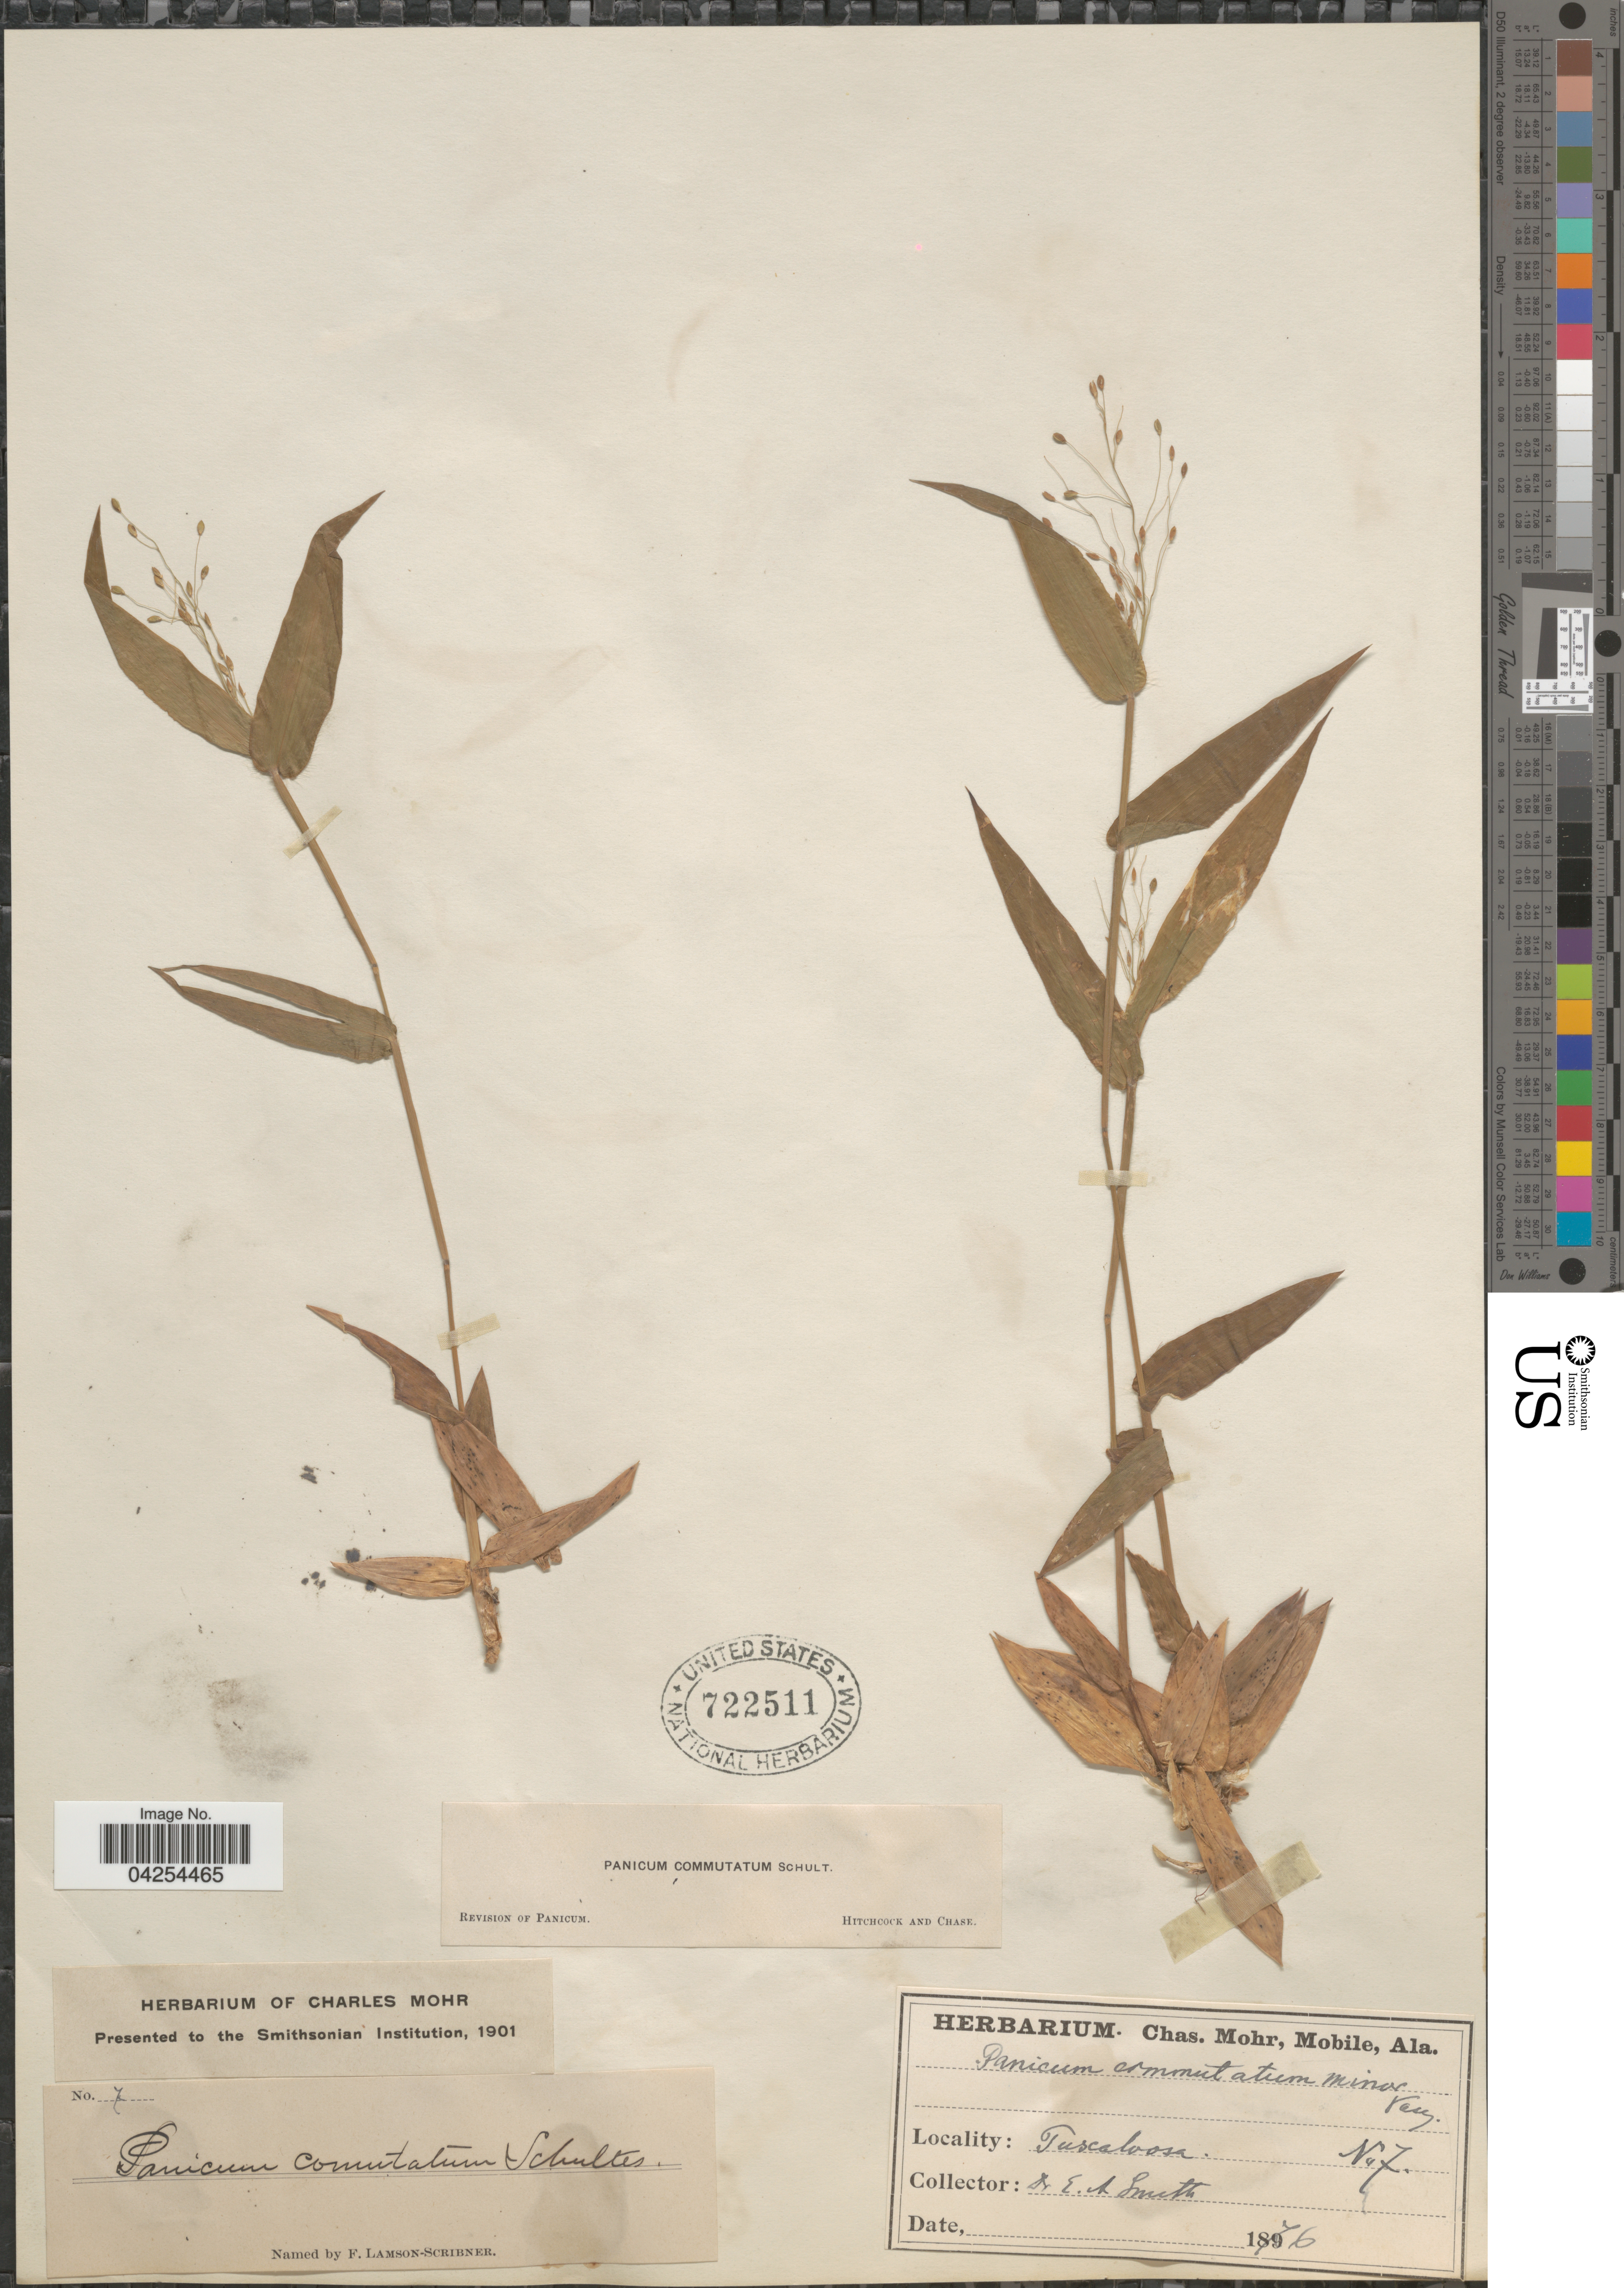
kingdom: Plantae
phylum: Tracheophyta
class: Liliopsida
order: Poales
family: Poaceae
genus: Dichanthelium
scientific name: Dichanthelium commutatum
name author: (Schult.) Gould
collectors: E. A. Smith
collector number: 7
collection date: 1876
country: United States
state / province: Alabama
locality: Tuscaloosa.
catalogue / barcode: US 722511